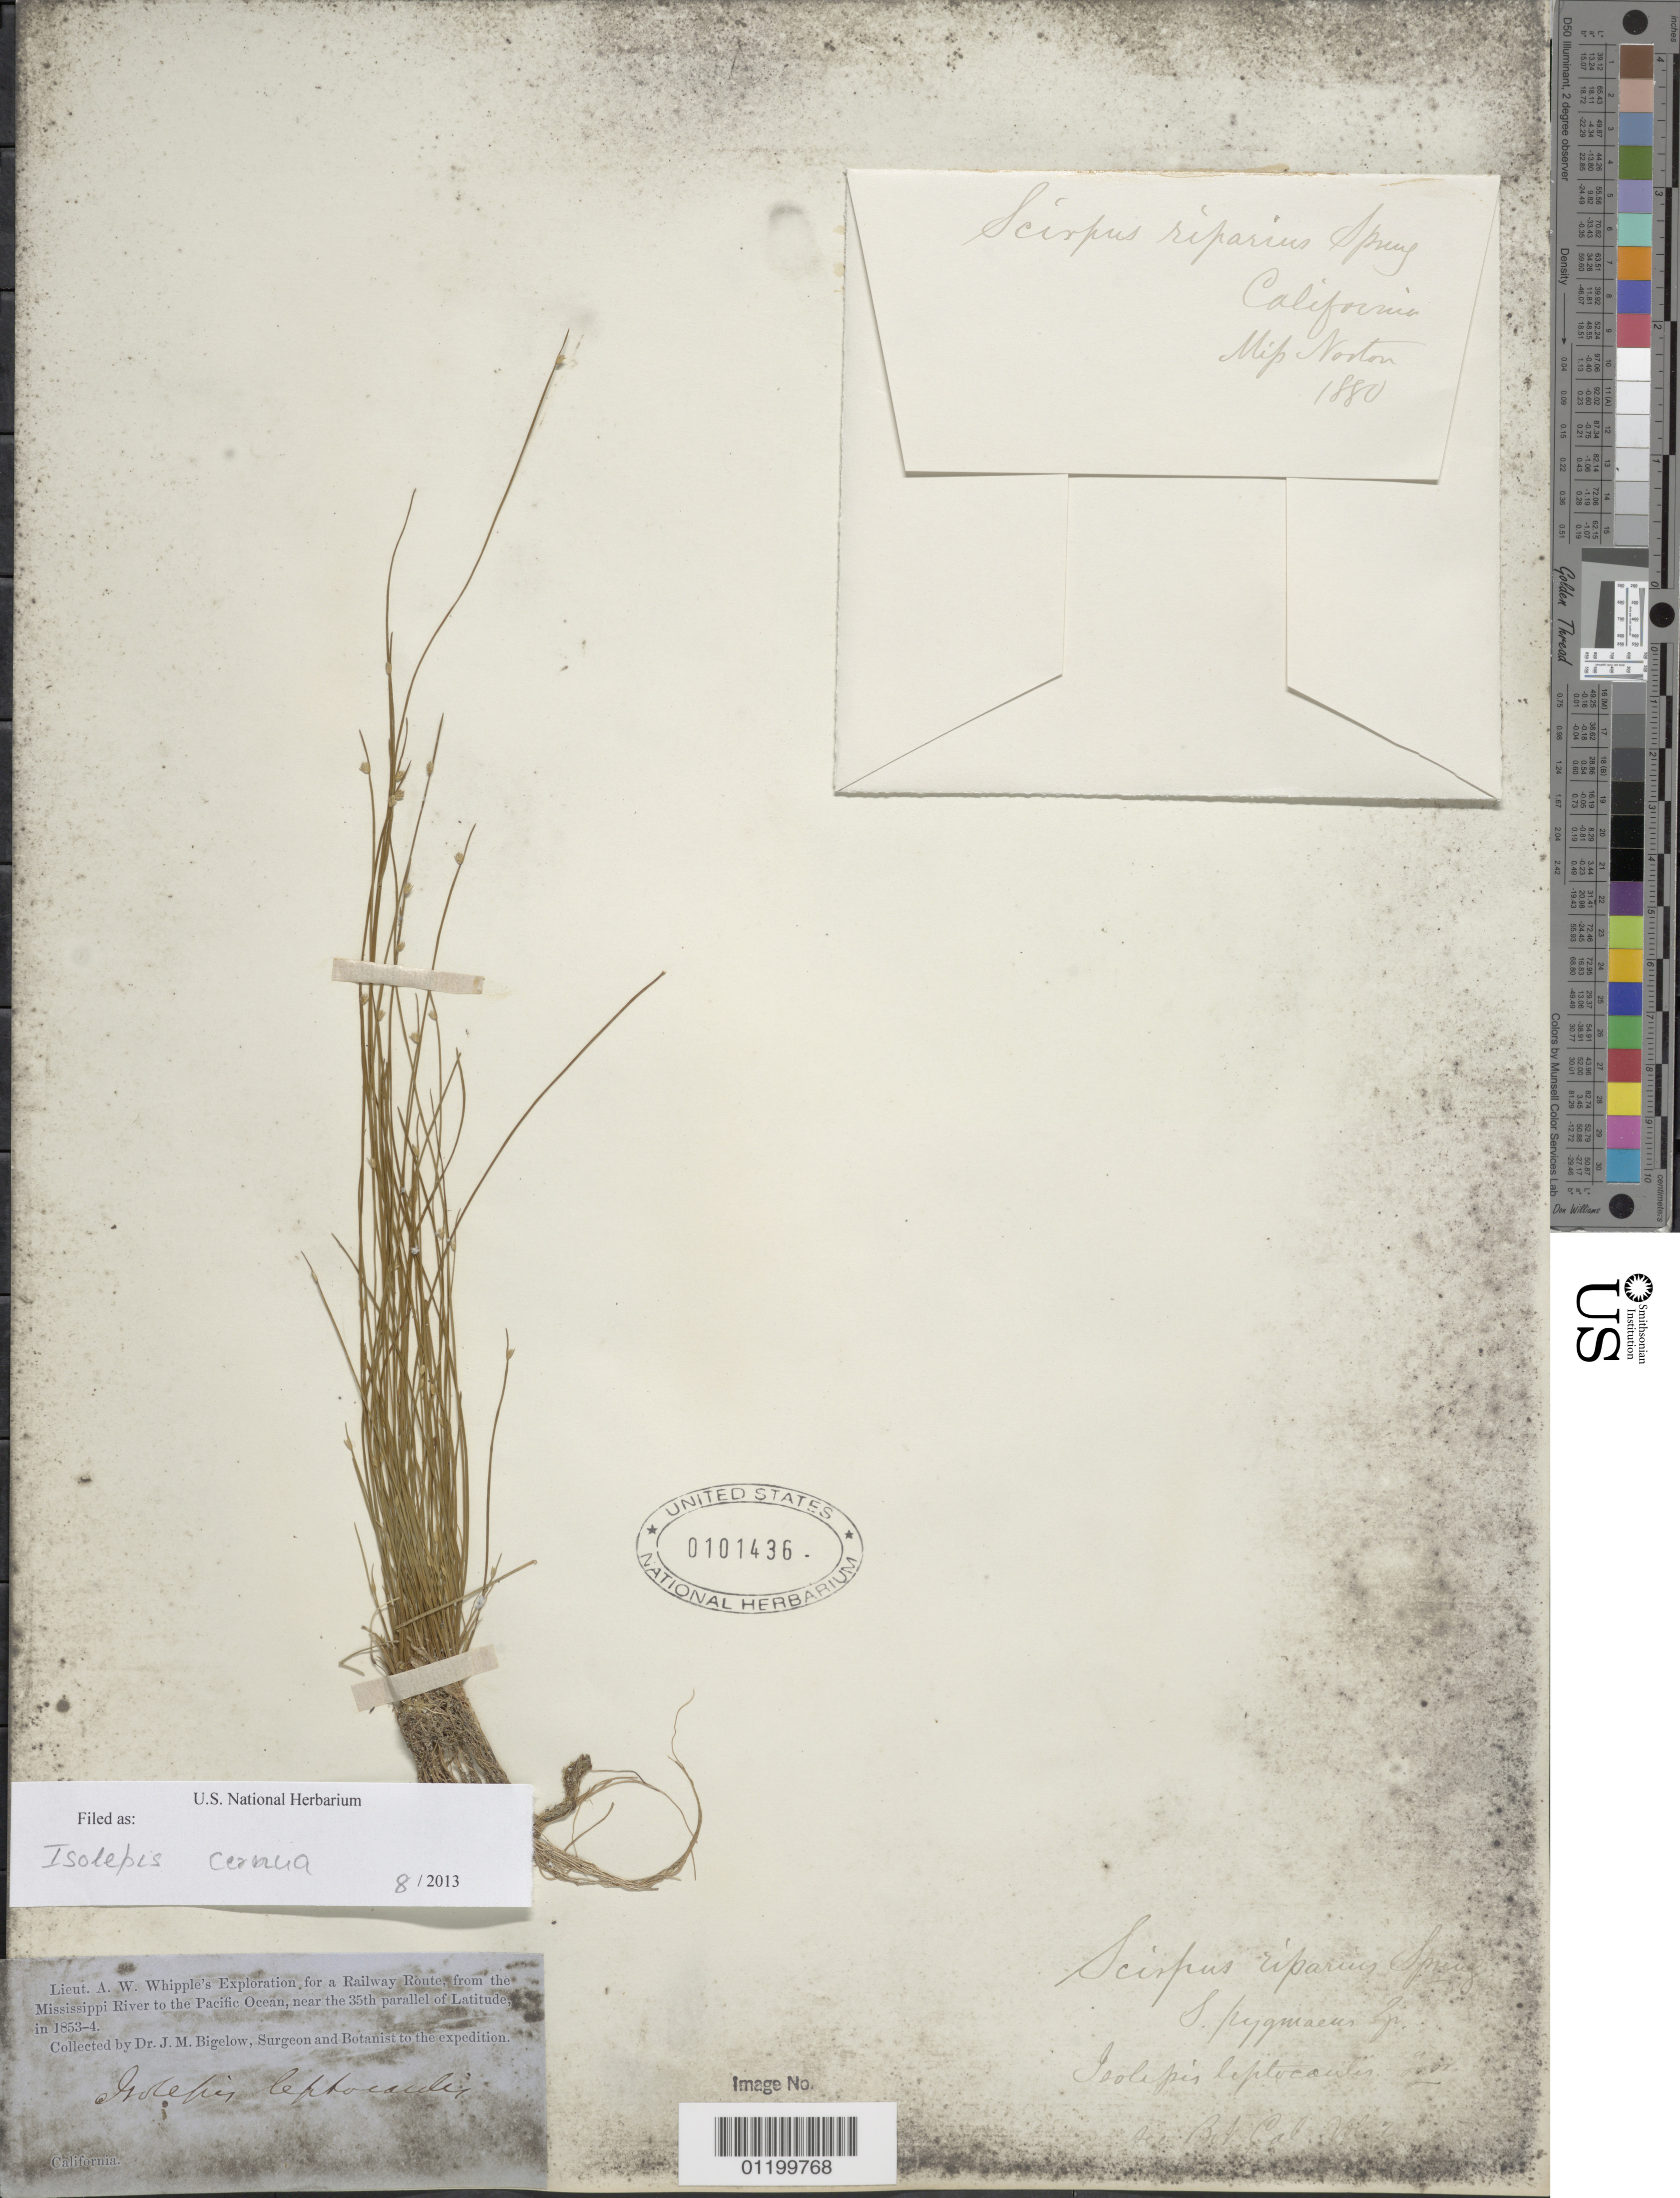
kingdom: Plantae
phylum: Tracheophyta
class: Liliopsida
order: Poales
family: Cyperaceae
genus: Isolepis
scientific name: Isolepis cernua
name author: (Vahl) Roem. & Schult.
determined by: Strong, Mark T., (BOT), Smithsonian Institution - National Museum of Natural History (UNITED STATES)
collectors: J. M. Bigelow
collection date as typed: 1853 to -- --- 1854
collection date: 1853/1854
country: United States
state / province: California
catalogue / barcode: US 101436